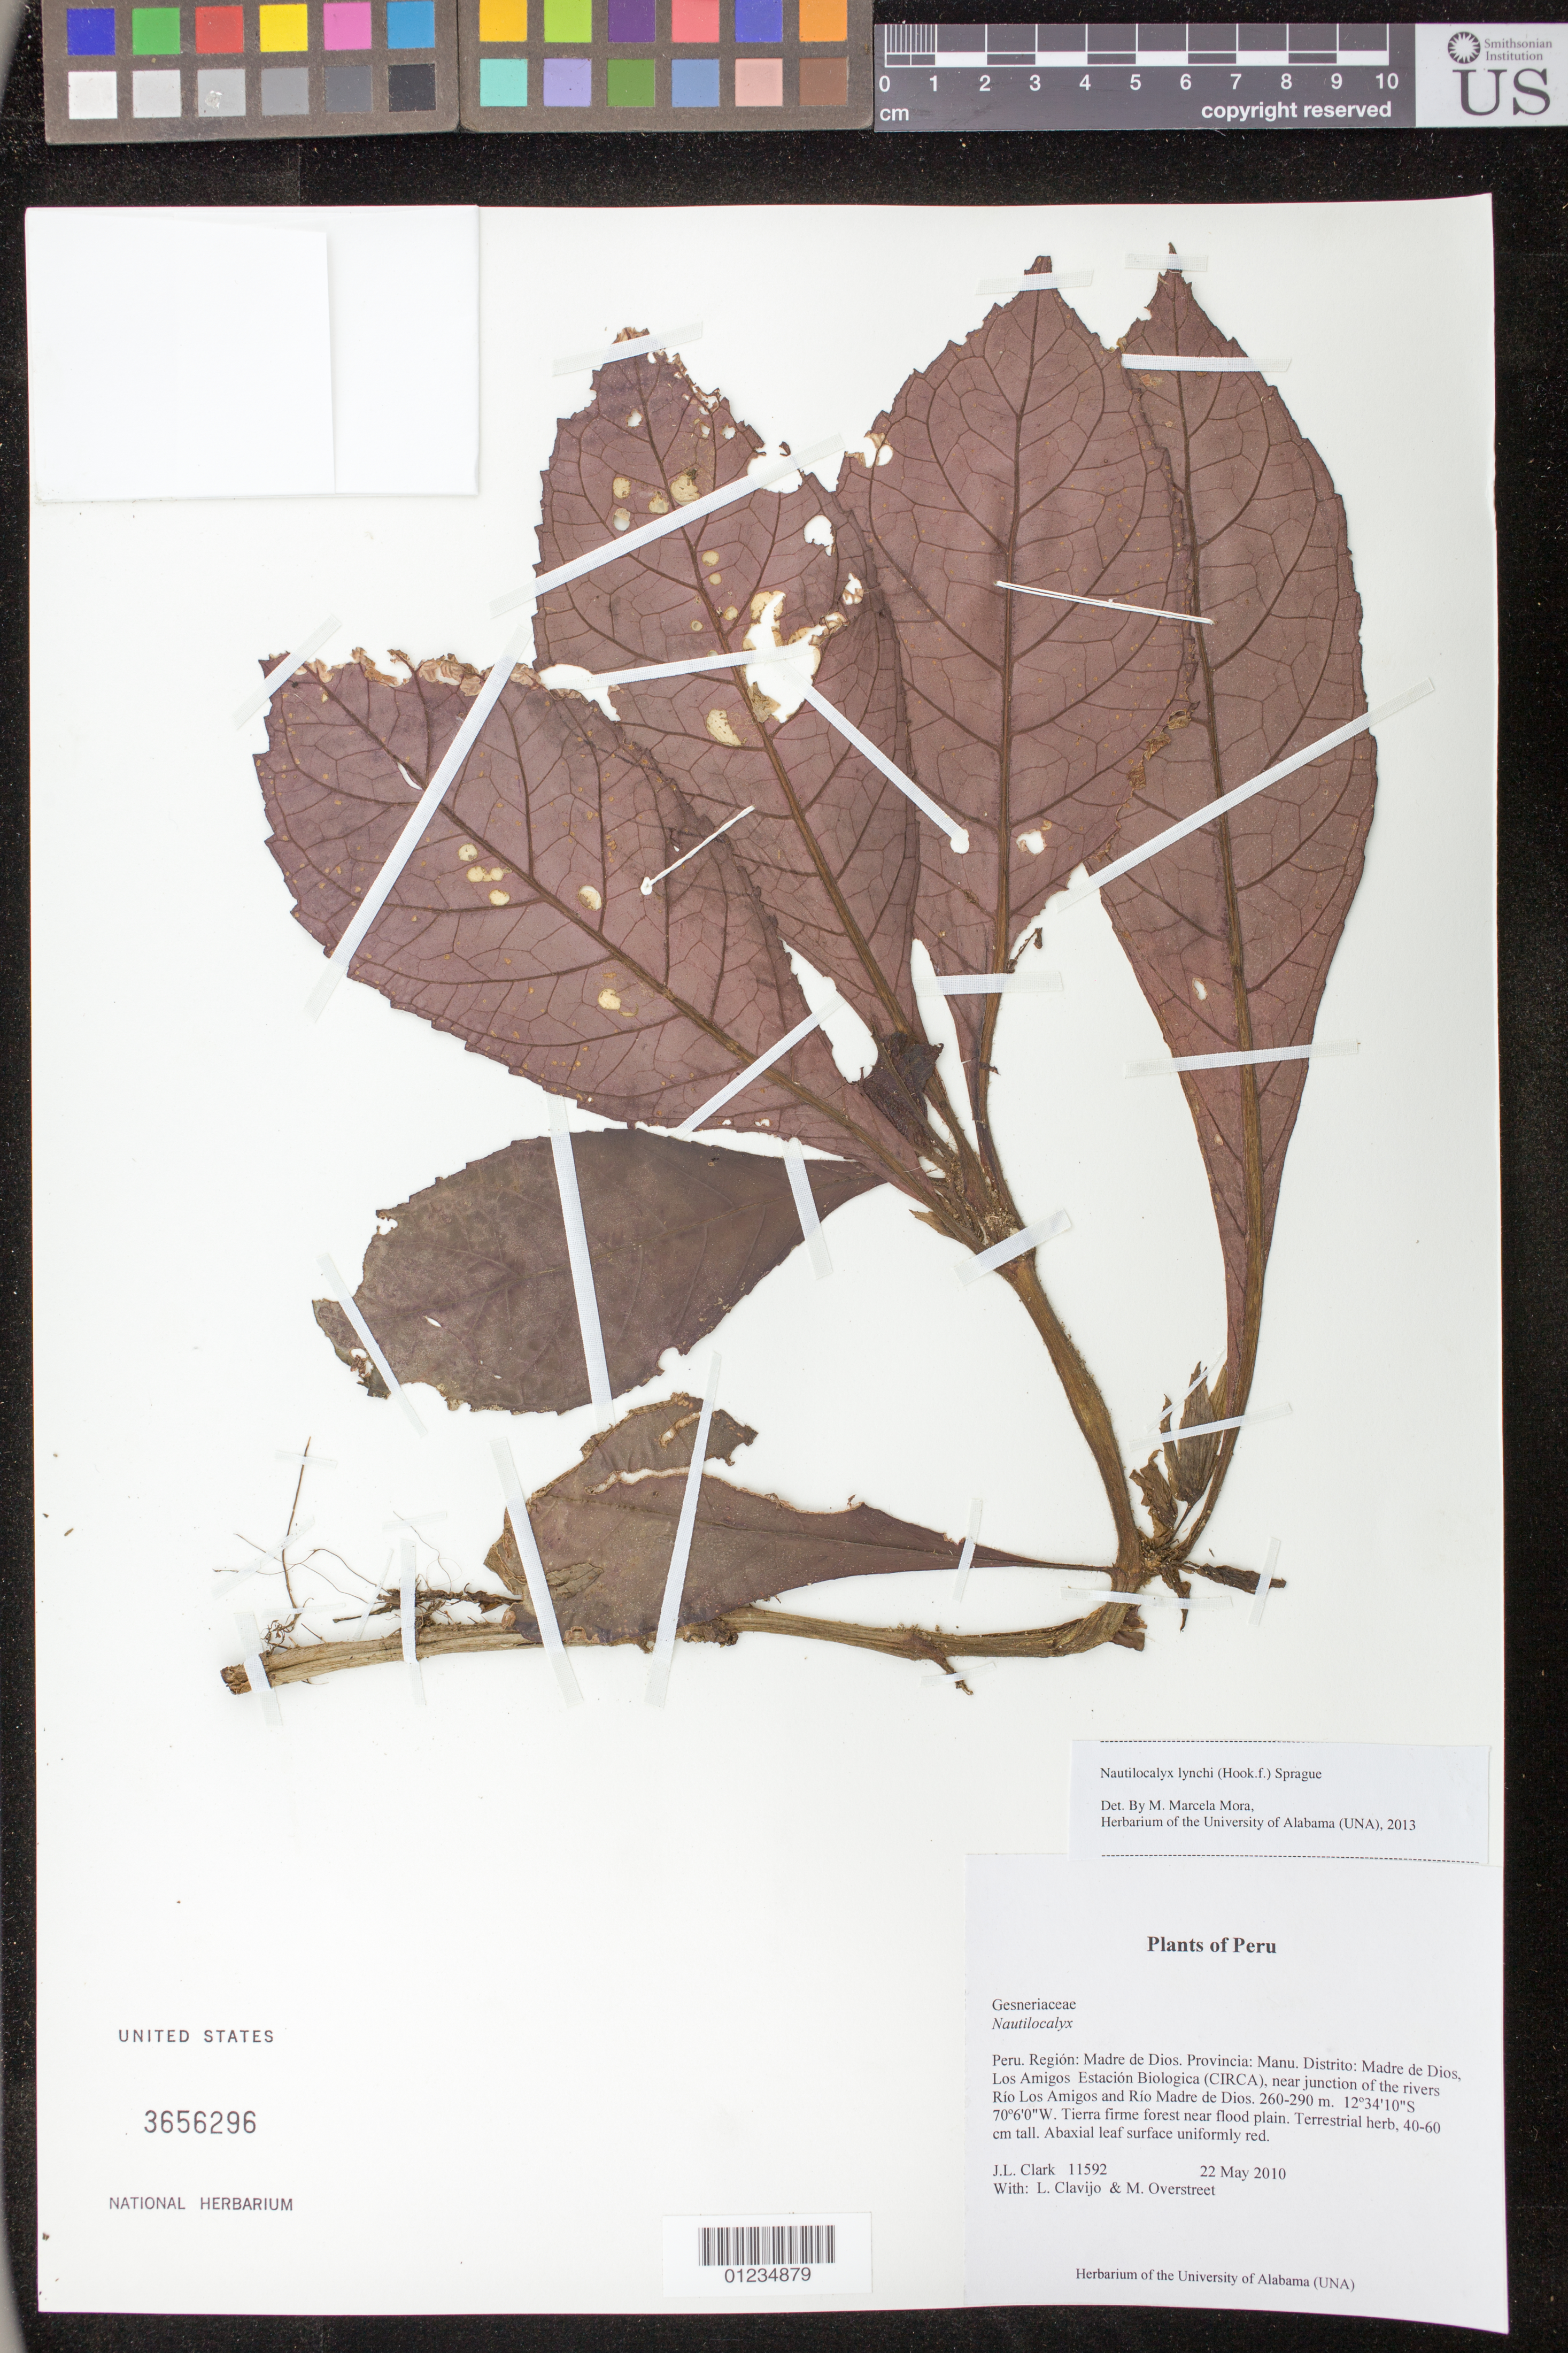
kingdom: Plantae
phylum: Tracheophyta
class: Magnoliopsida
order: Lamiales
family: Gesneriaceae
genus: Nautilocalyx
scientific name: Nautilocalyx lynchi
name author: (Hook. f.) Sprague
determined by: Mora, M. Marcela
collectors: J. L. Clark, L. Clavijo & M. Overstreet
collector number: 11592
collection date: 2010-05-22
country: Peru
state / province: Madre de Dios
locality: Provincia: Manu. Distrito: Madre de Dios, Los Amigos estacion Biologica (CIRCA) near junction of the rivers Rio Los Amigos and Rio Madre de Dios.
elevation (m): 260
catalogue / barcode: US 3656296